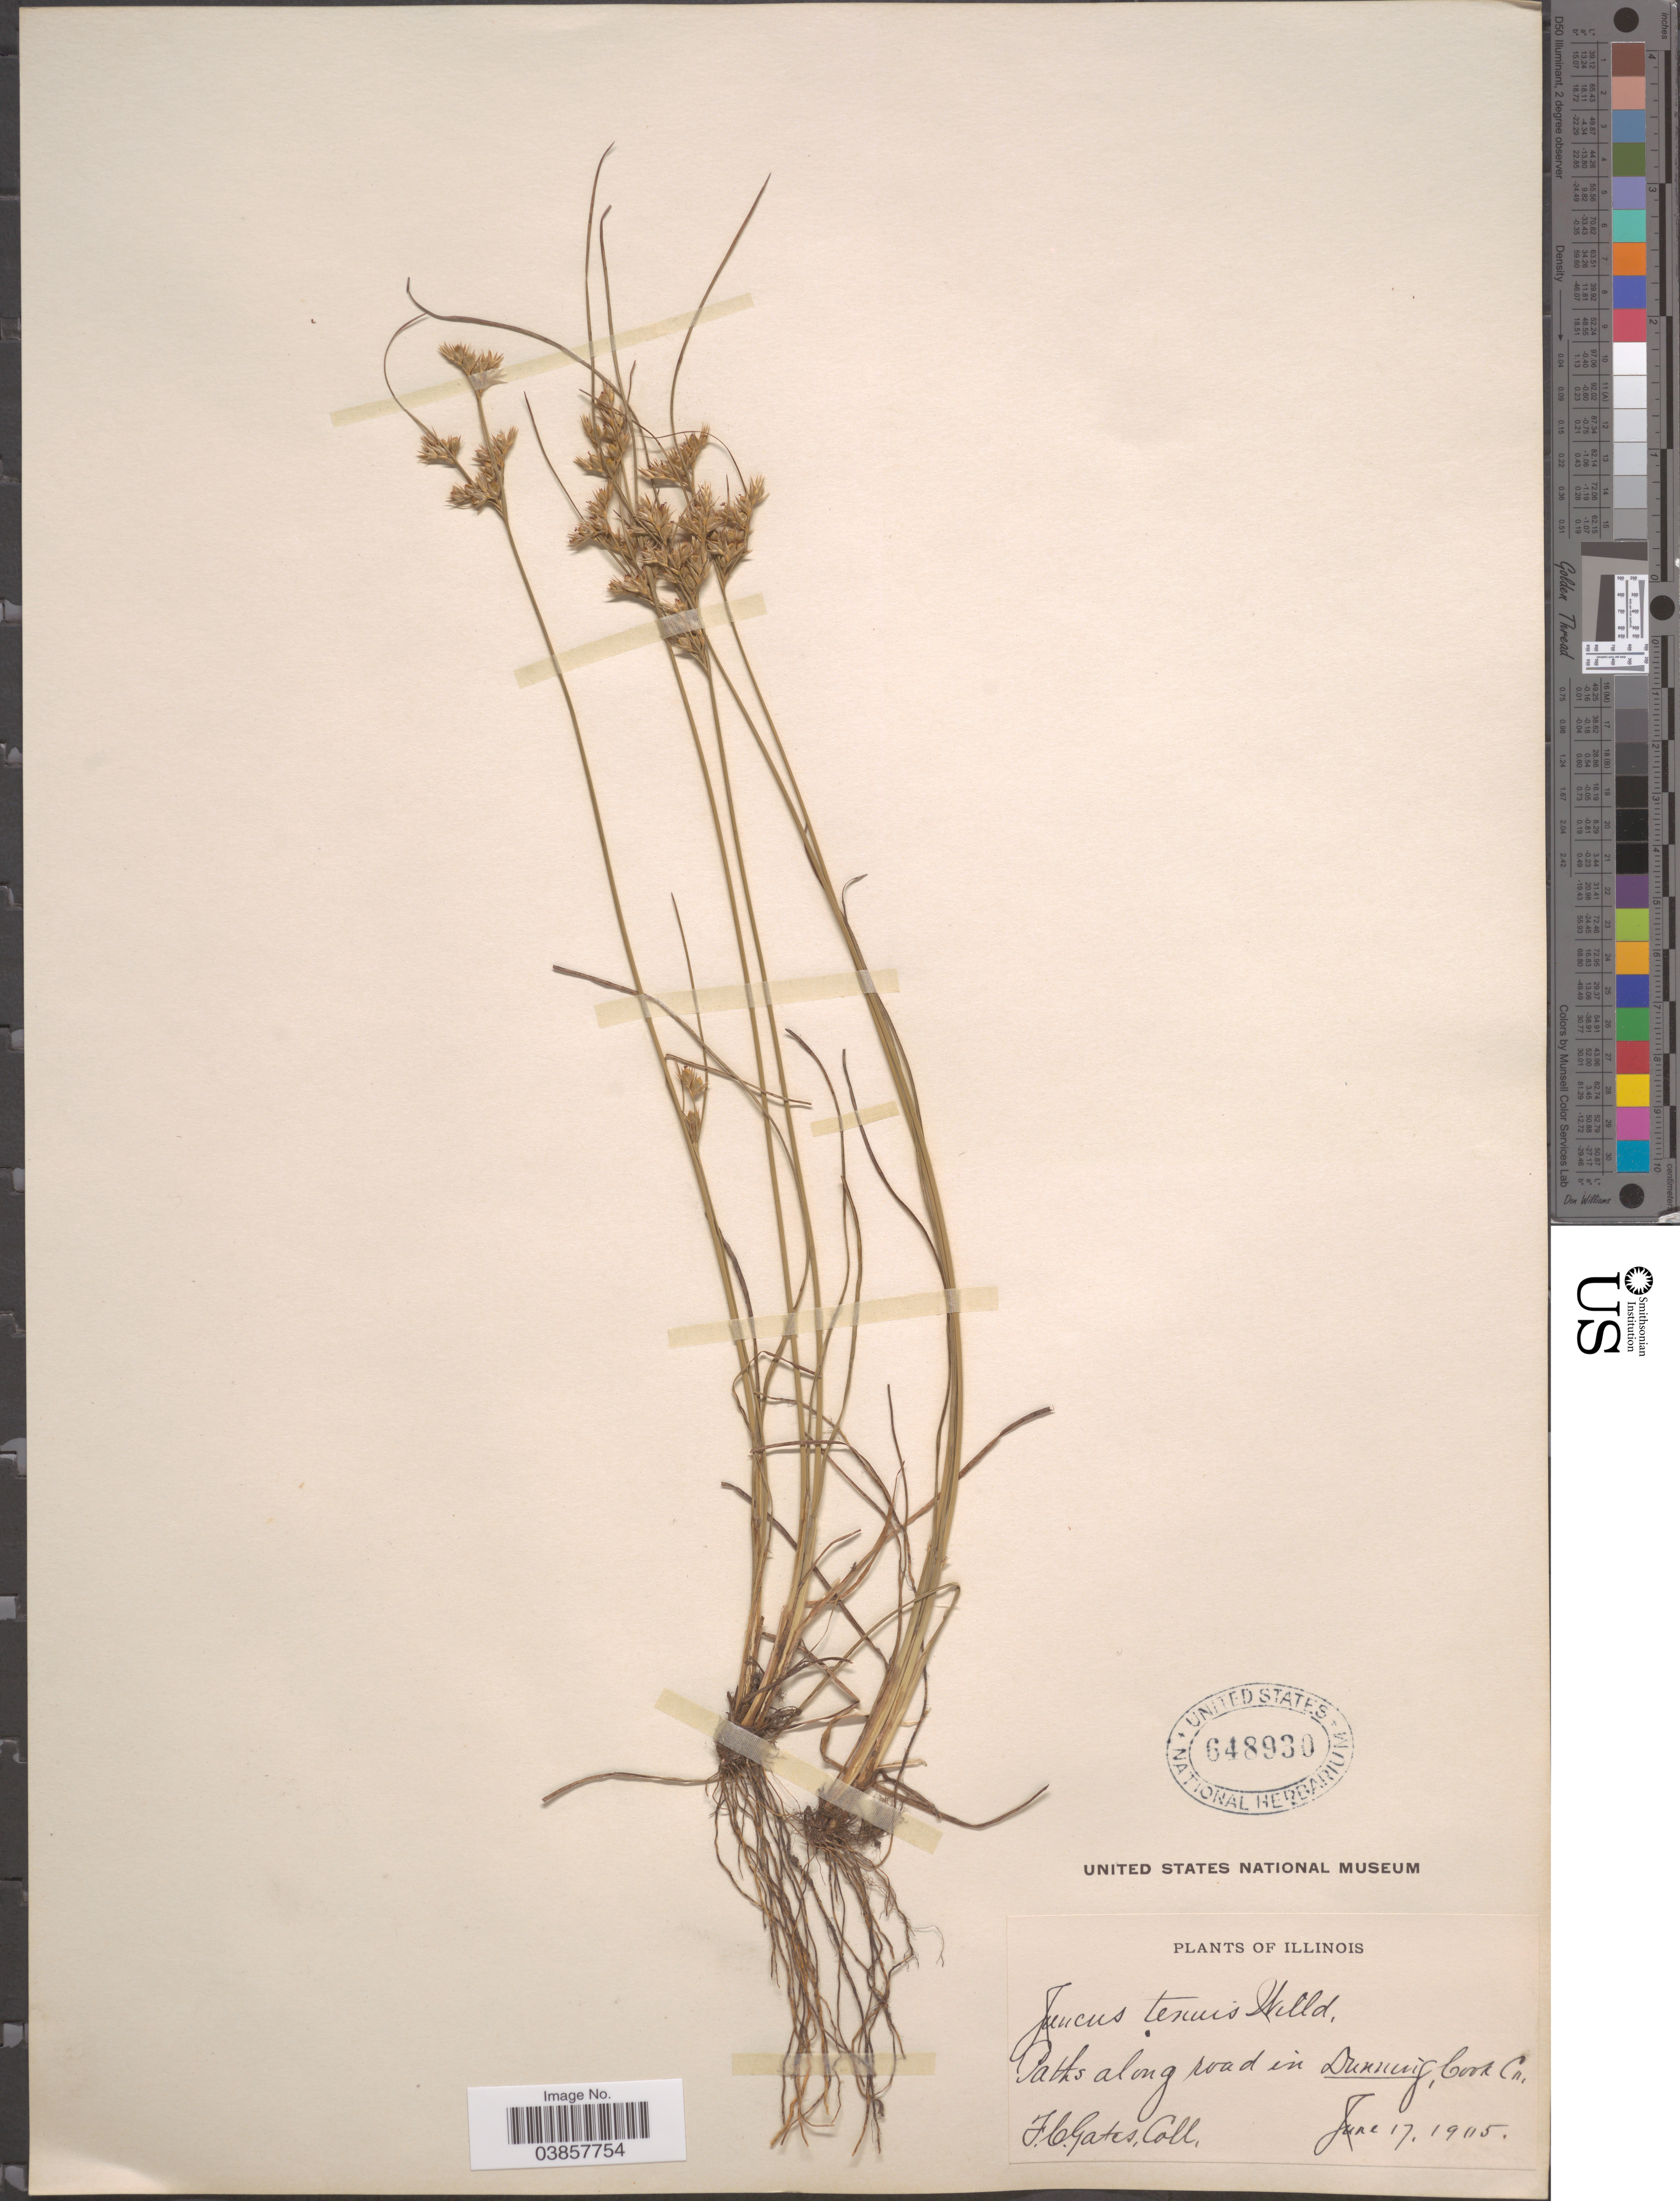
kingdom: Plantae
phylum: Tracheophyta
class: Liliopsida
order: Poales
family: Juncaceae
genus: Juncus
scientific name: Juncus tenuis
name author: Willd.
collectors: F. C. Gates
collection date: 1905-06-17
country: United States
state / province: Illinois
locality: Paths along road in Dunning Cook Co.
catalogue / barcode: US 648930